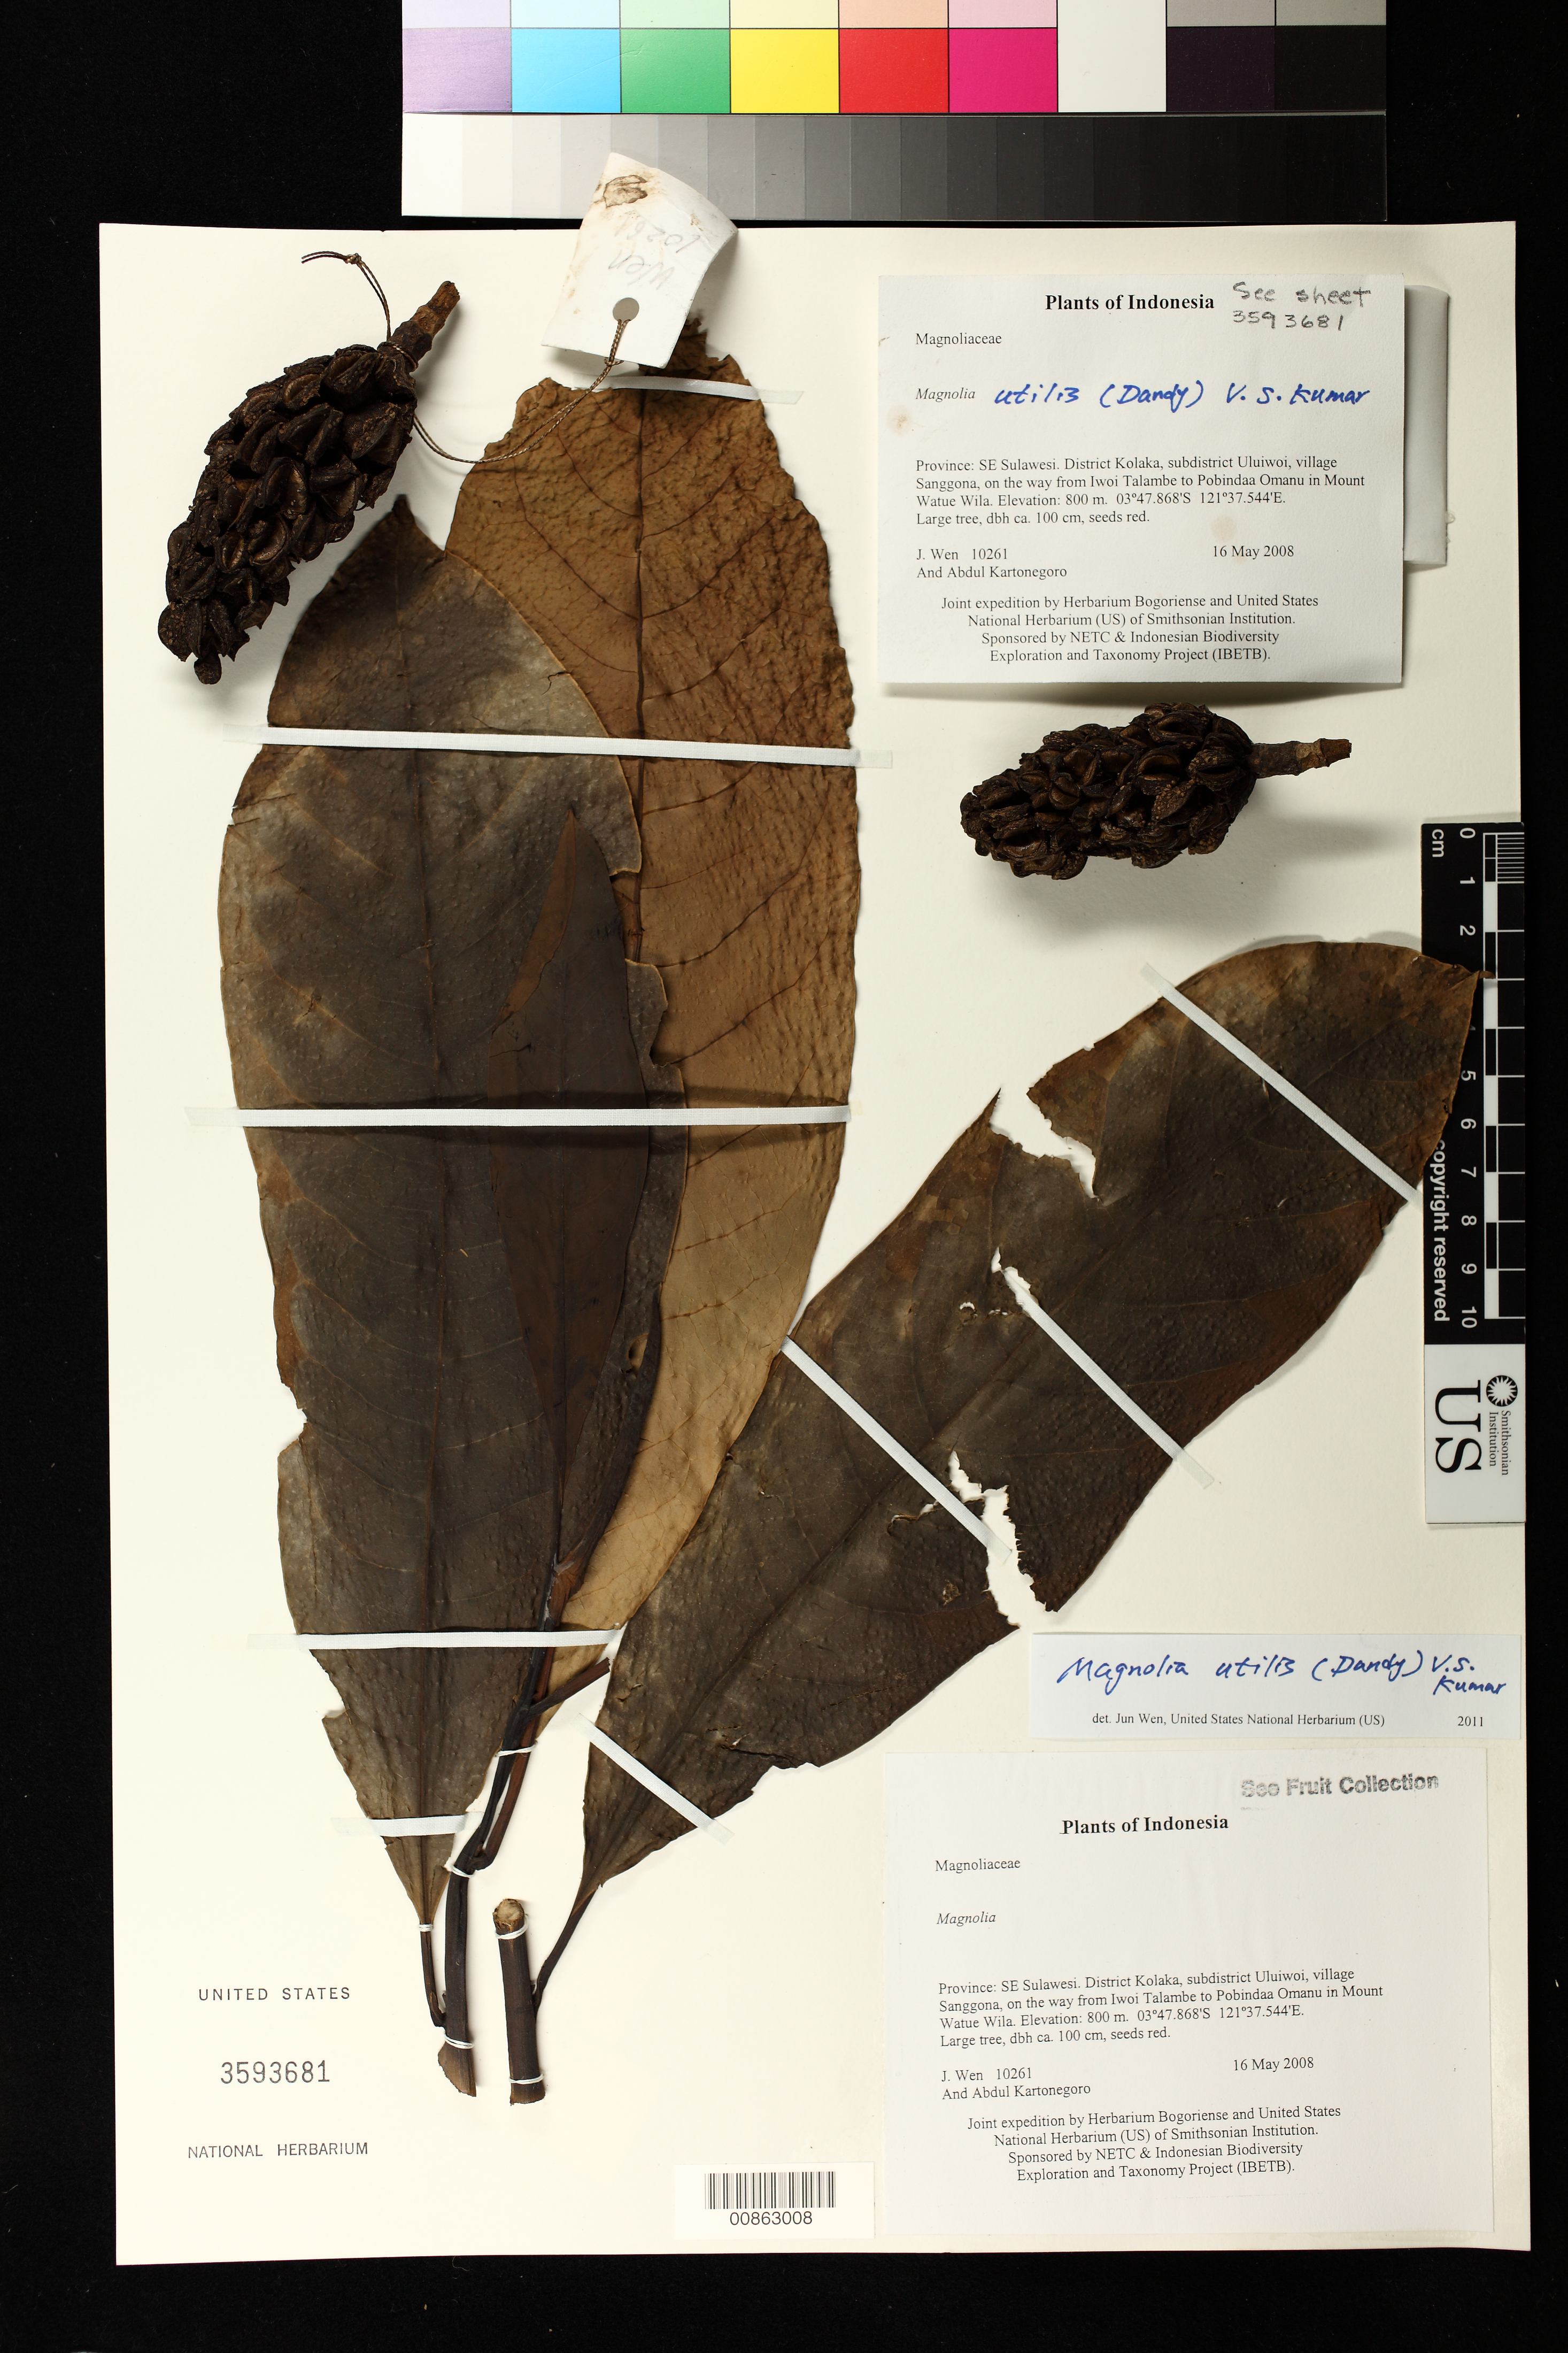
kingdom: Plantae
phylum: Tracheophyta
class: Magnoliopsida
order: Magnoliales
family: Magnoliaceae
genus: Magnolia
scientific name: Magnolia utilis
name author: (Dandy) V.S. Kumar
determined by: Wen, Jun, (BOT), Smithsonian Institution - National Museum of Natural History (UNITED STATES)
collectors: J. Wen & A. Kartonegoro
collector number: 10261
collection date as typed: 16 May 2008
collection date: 2008-05-16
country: Indonesia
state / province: Sulawesi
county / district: Sulawesi Tenggara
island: Sulawesi [Celebes]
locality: District Kolaka, subdistrict Uluiwoi, village Sanggona, on the way from Iwoi Talambe to Pobindaa Omanu in Mount Watue Wila.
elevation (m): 800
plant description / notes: Fruits in separate bag with collection label.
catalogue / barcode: US 3593681